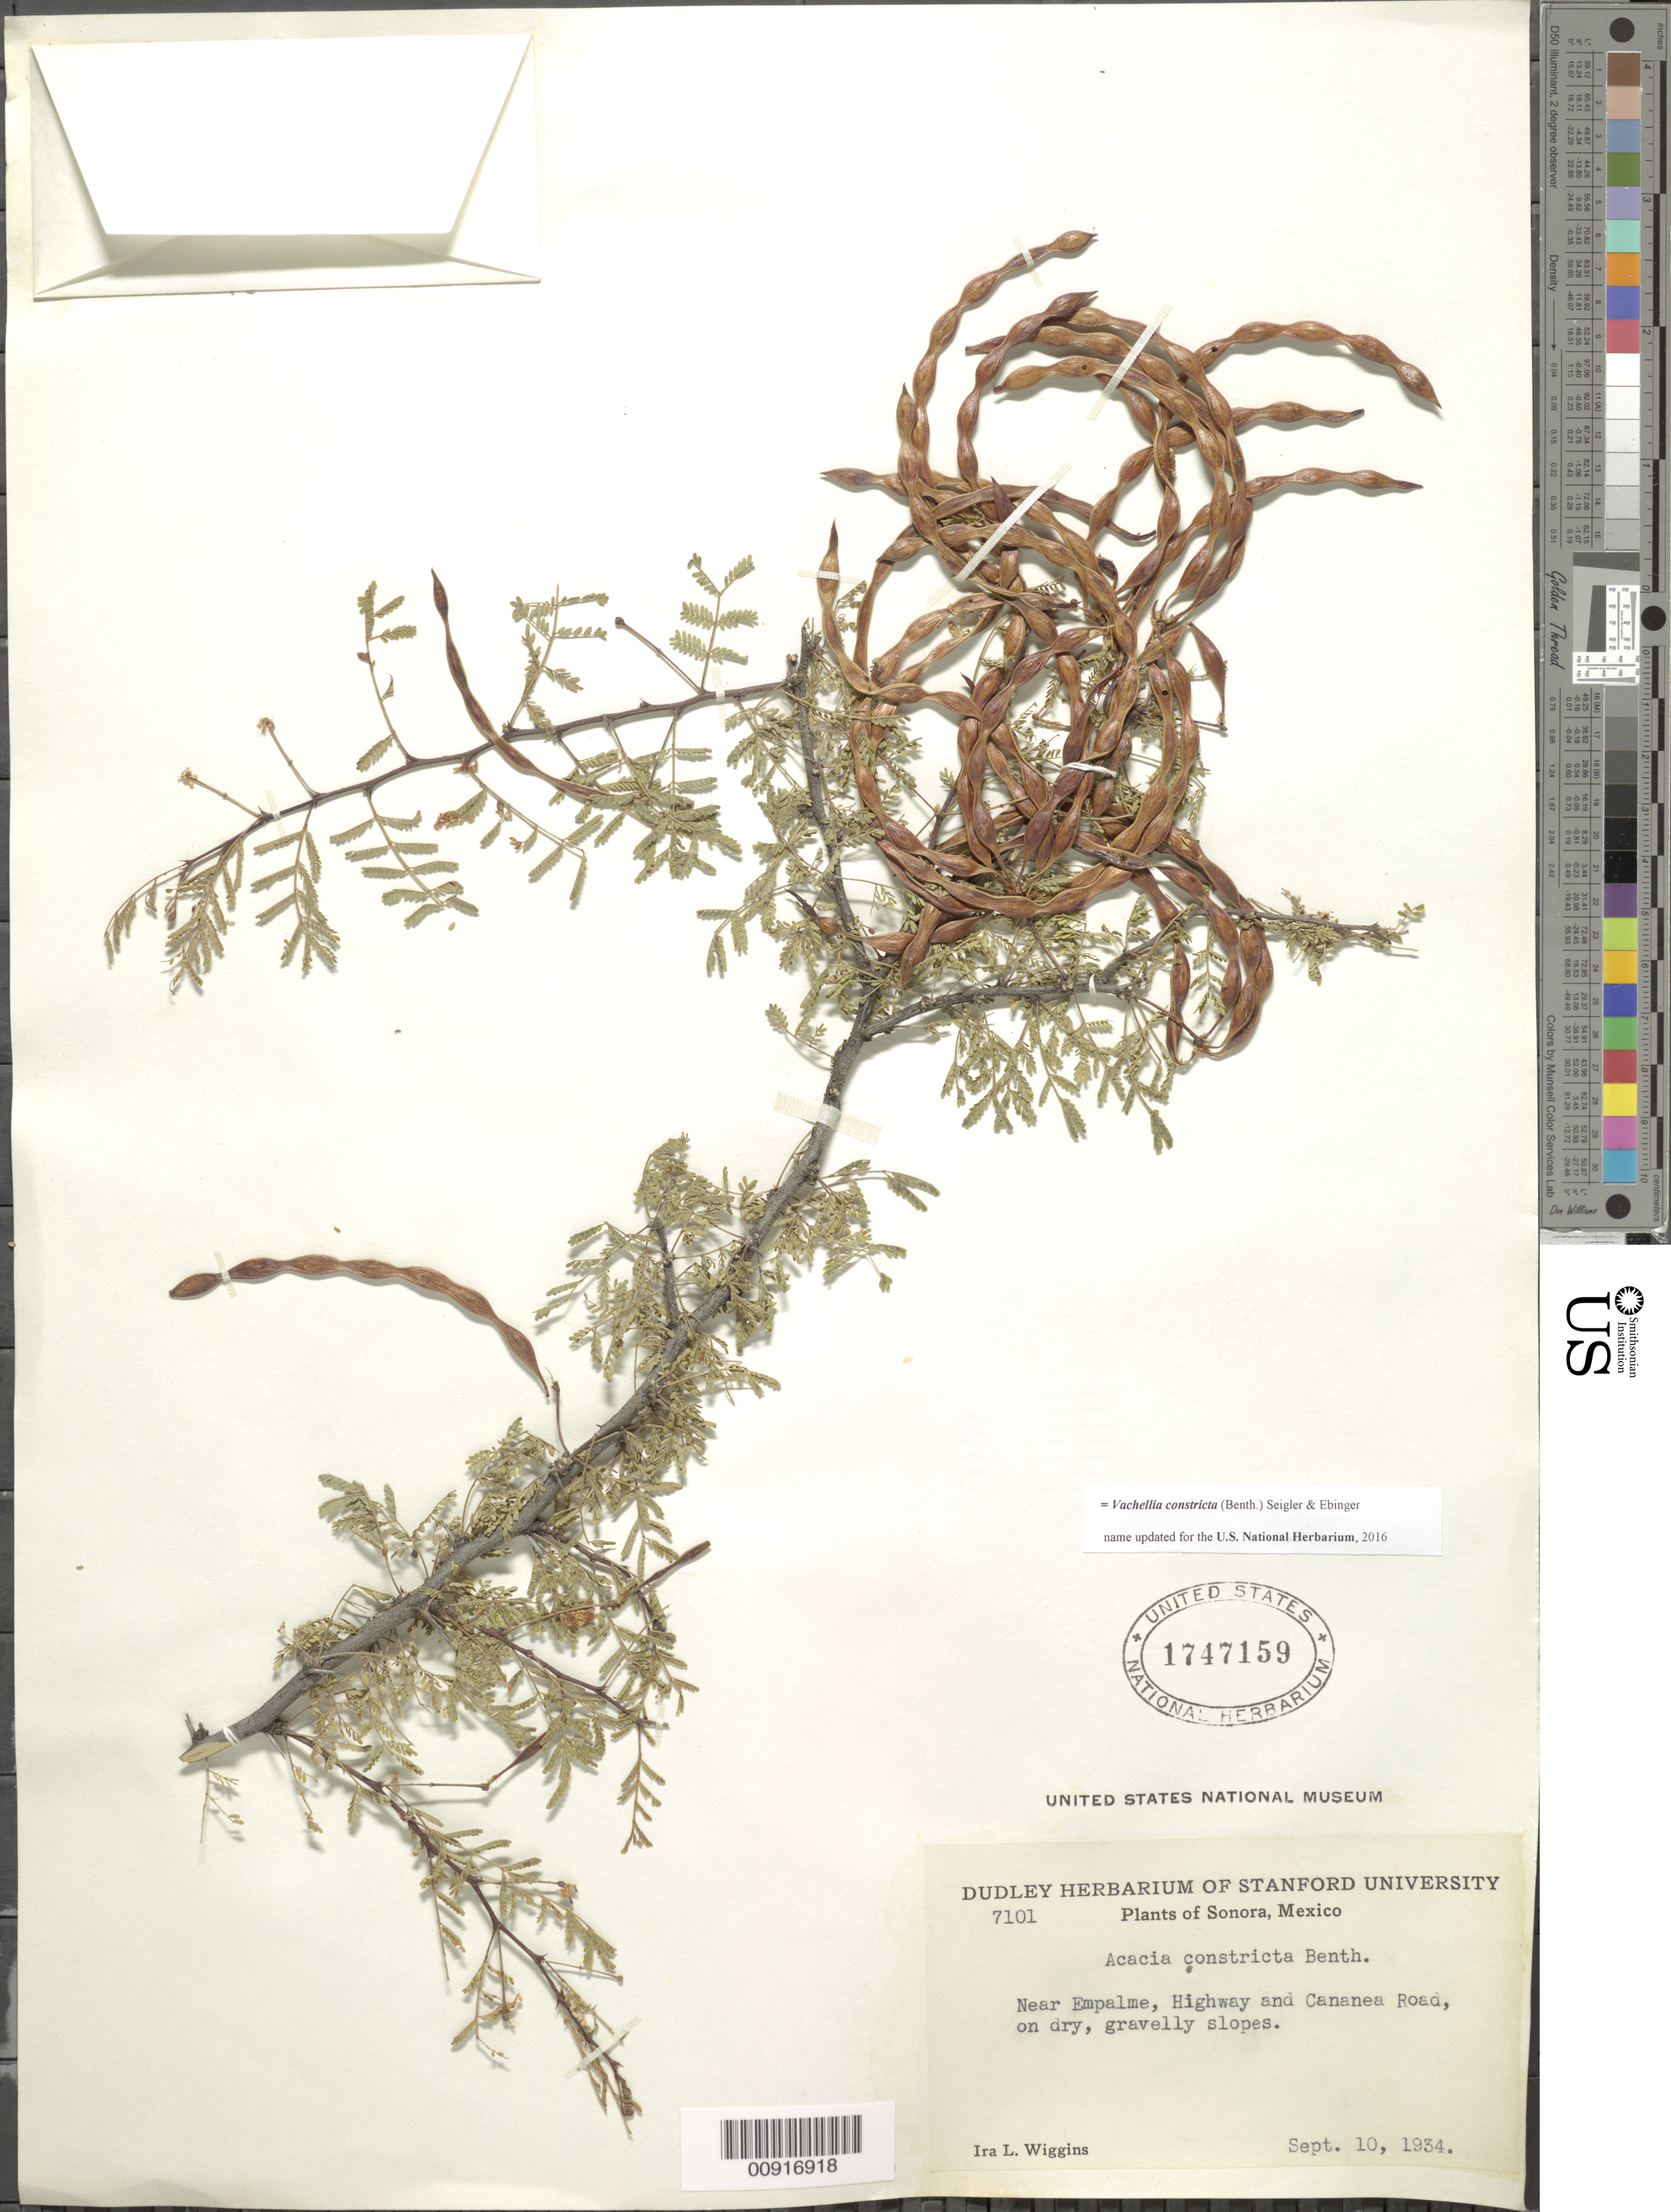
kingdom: Plantae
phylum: Tracheophyta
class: Magnoliopsida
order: Fabales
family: Fabaceae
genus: Vachellia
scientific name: Vachellia constricta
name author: (Benth.) Seigler & Ebinger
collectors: I. L. Wiggins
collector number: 7101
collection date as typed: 10 Sep 1934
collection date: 1934-09-10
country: Mexico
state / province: Sonora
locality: Near Empalme, Highway and Cananea Road.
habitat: On dry, gravelly slopes.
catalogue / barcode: US 1747159